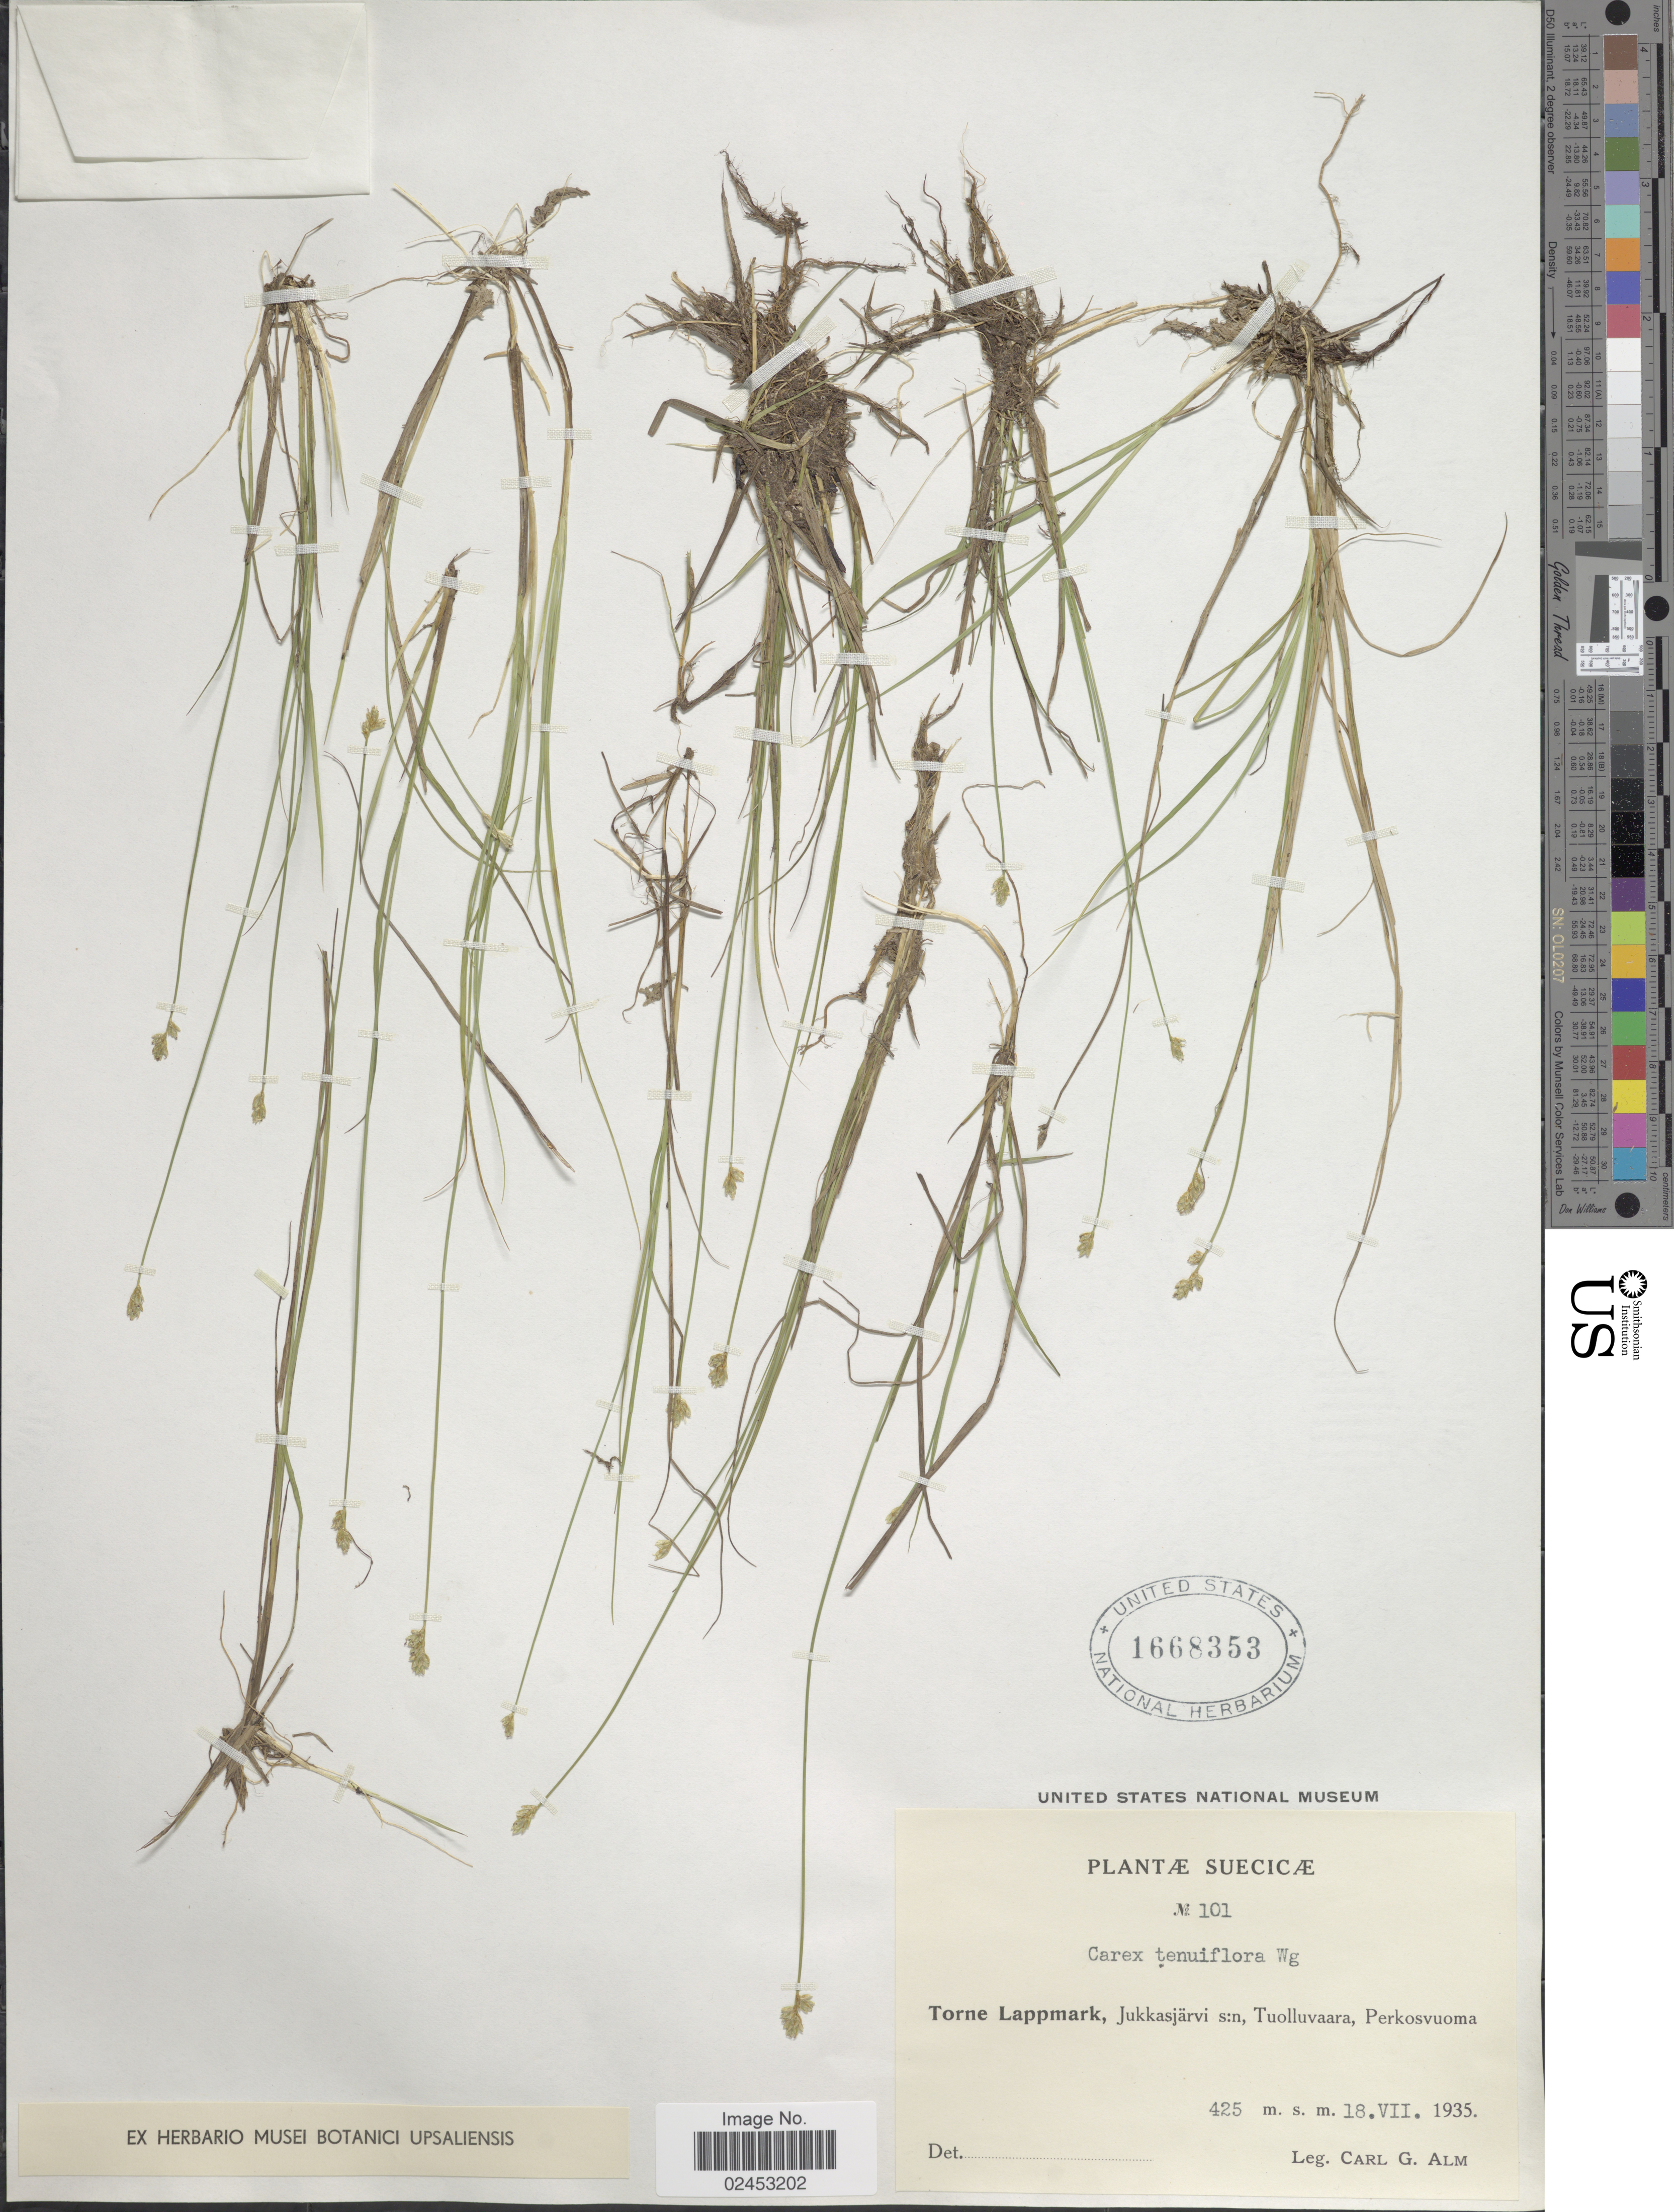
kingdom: Plantae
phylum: Tracheophyta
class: Liliopsida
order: Poales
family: Cyperaceae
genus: Carex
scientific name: Carex tenuiflora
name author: Wahlenb.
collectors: C. G. Alm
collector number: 101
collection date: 1935-07-18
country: Sweden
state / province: Norrbotten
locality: Suecicae, Torne Lappmark, Jukkasjarvi s:n, Tuolluvaara, Perkosvuoma.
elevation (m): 425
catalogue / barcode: US 1668353